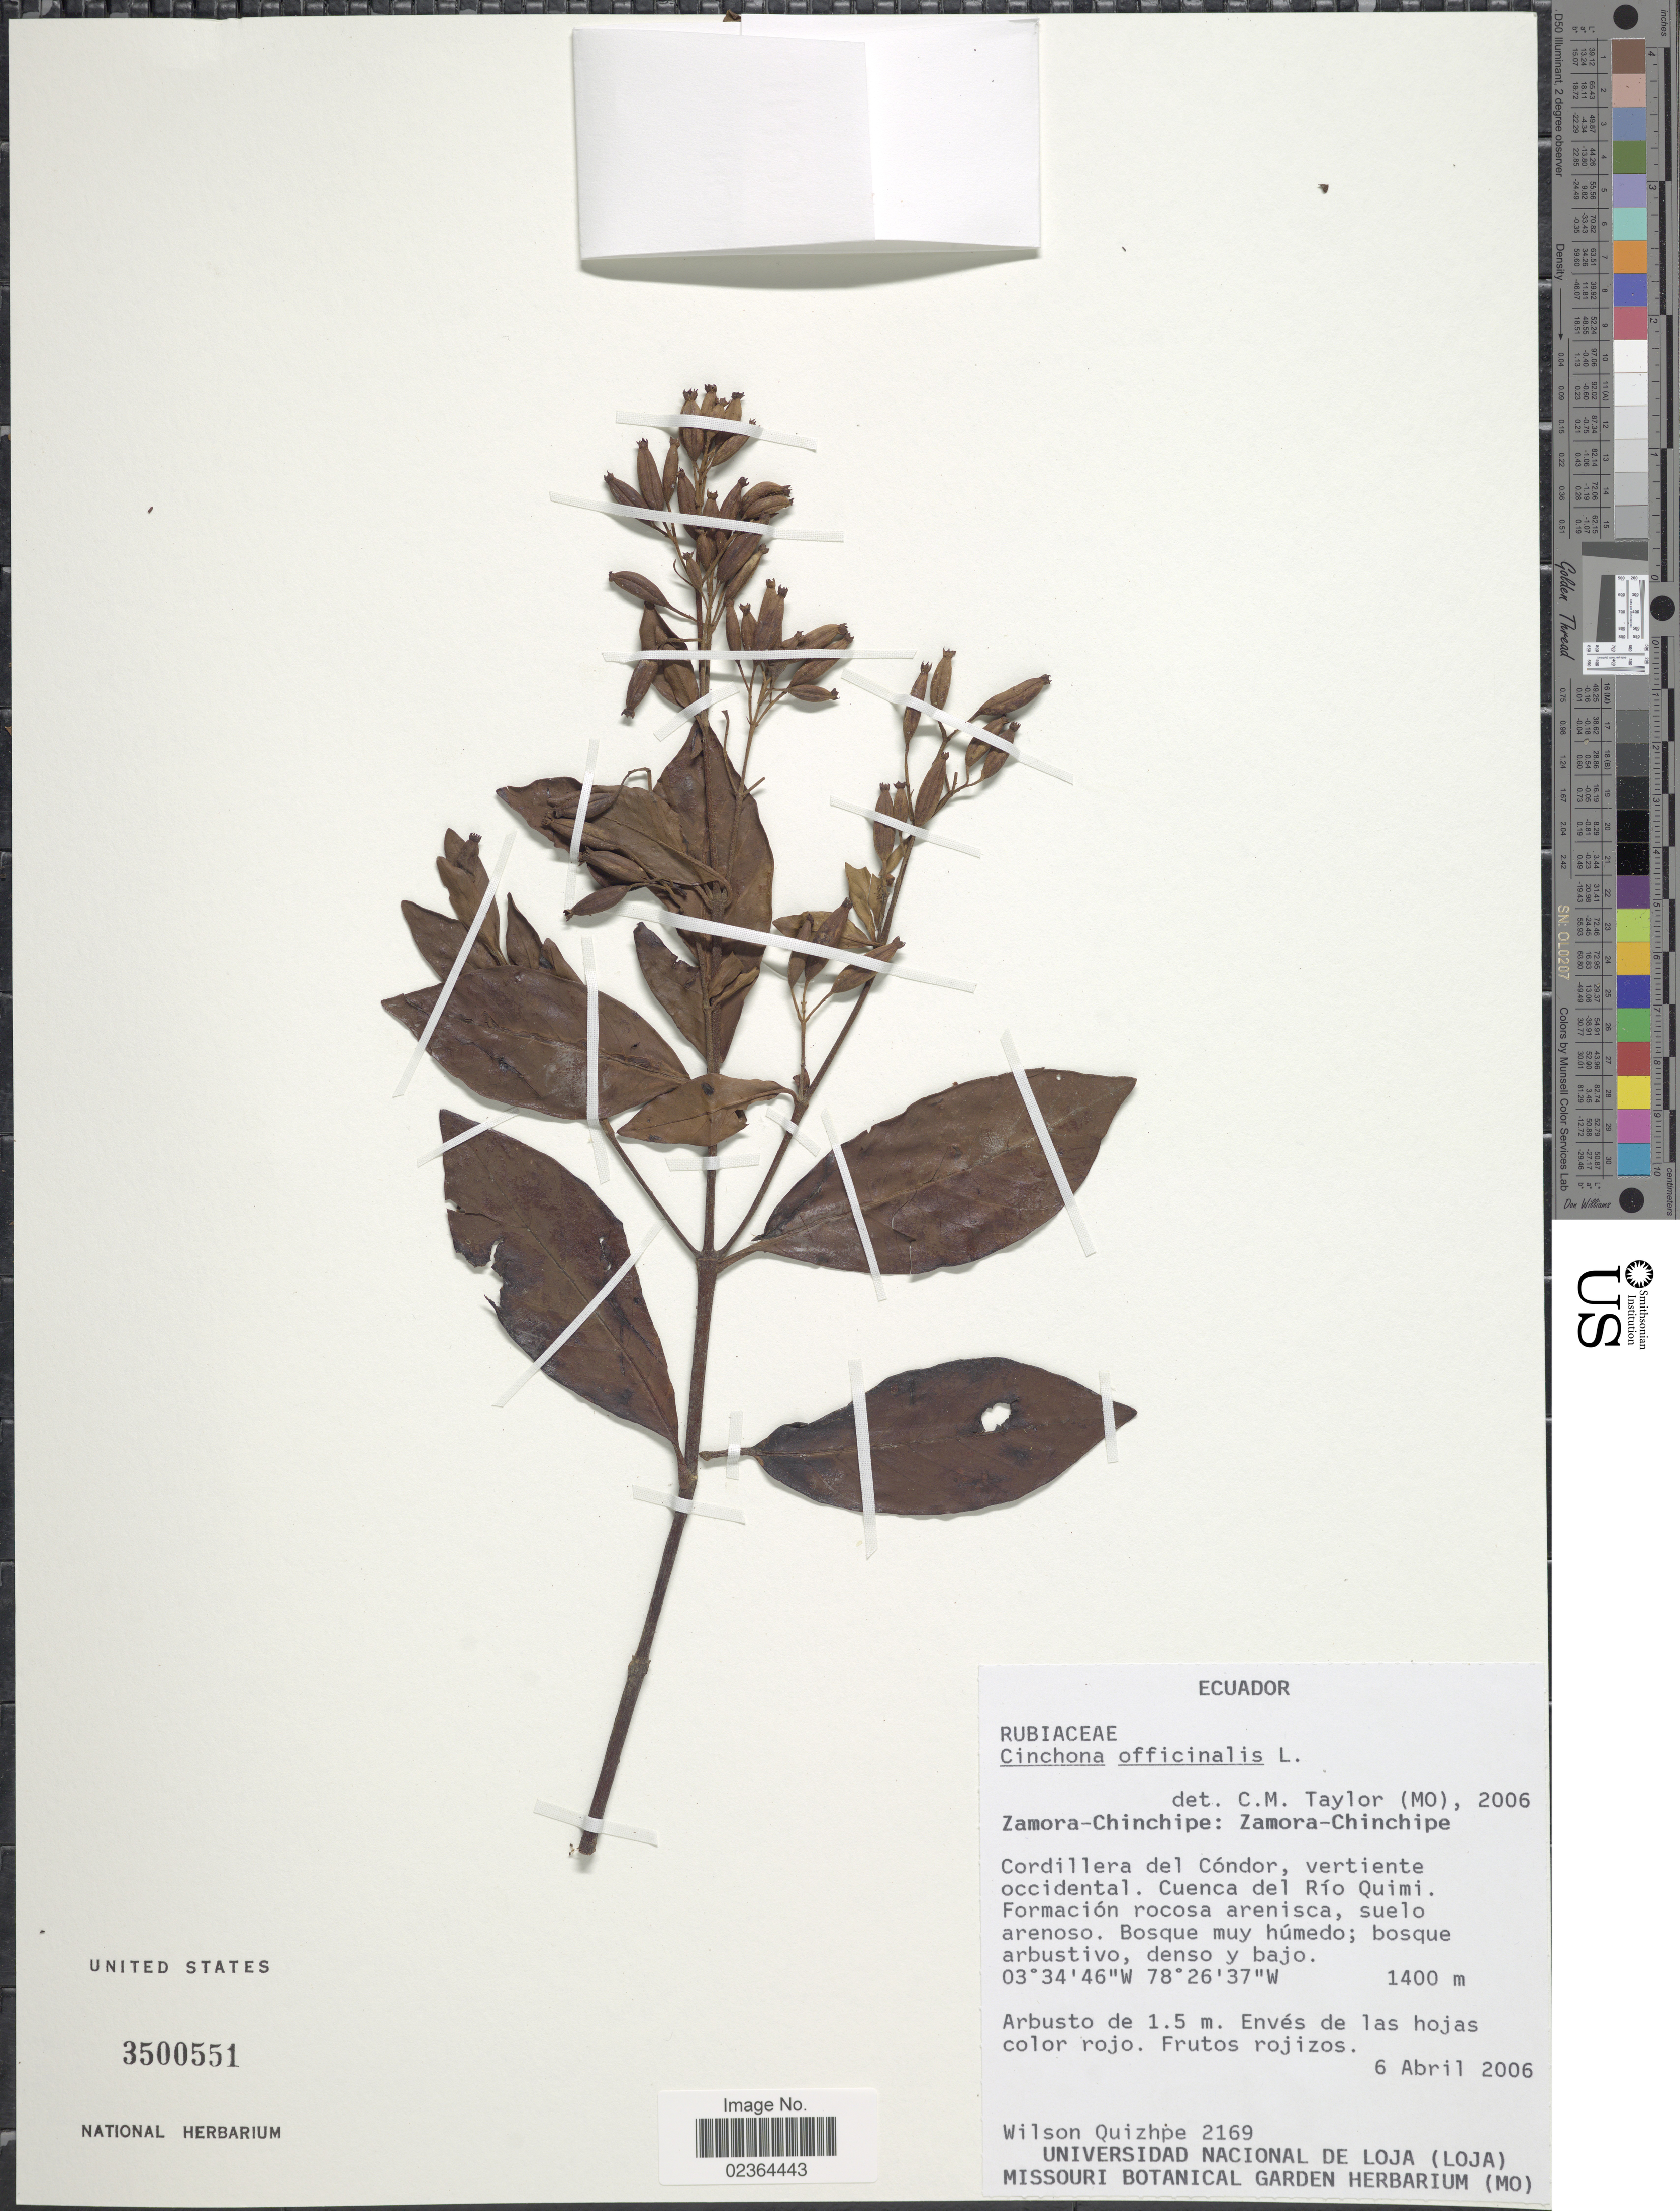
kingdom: Plantae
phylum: Tracheophyta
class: Magnoliopsida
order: Gentianales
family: Rubiaceae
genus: Cinchona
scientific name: Cinchona officinalis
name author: L.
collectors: W. Quizhpe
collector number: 2169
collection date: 2006-04-06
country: Ecuador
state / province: Zamora-Chinchipe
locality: Zamora-Chinchipe: Zamora-Chinchipe, Cordillera del Condor, vertiente occidental, Cuenca del Rio Quimi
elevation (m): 1400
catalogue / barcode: US 3500551